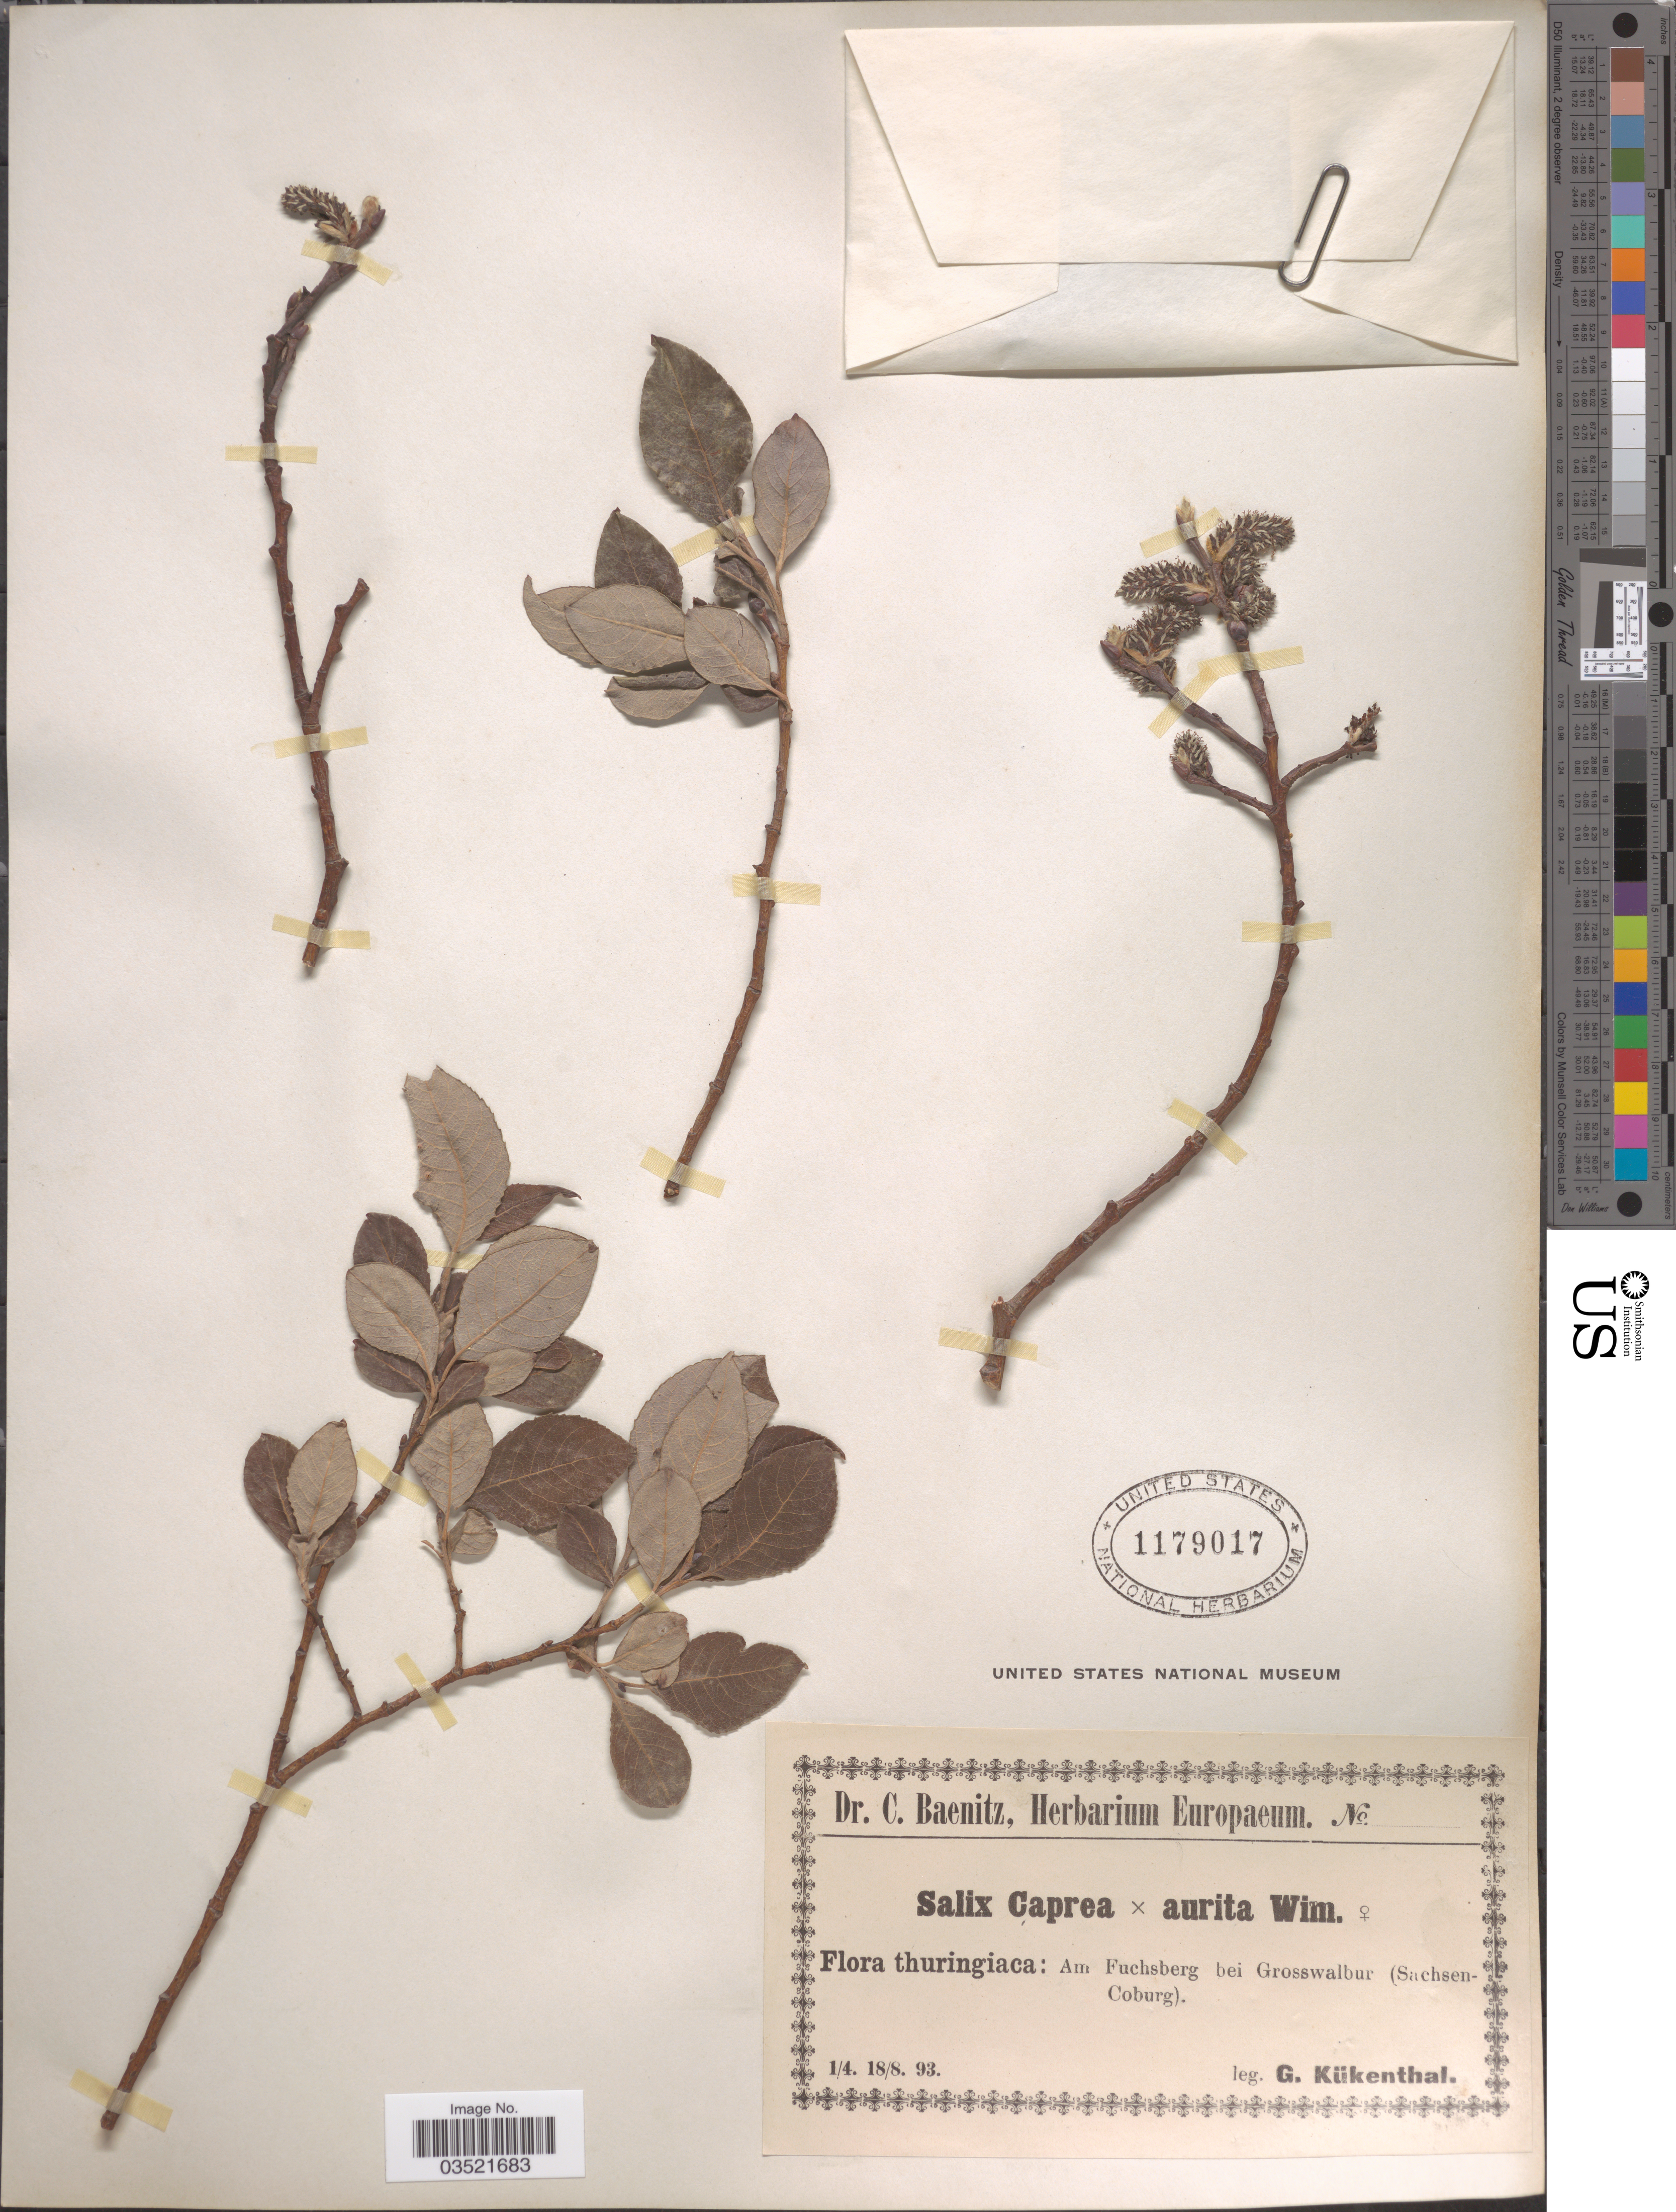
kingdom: Plantae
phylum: Tracheophyta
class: Magnoliopsida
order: Malpighiales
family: Salicaceae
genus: Salix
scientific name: Salix aurita x S. caprea L.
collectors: G. Kükenthal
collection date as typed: Transcribed d/m/y: 1/4/93 to 18/8/93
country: Germany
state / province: Thuringia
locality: Thuringiaca: Am Fuchsberg bei Grosswalbur (Sachsen-Coburg).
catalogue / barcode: US 1179017